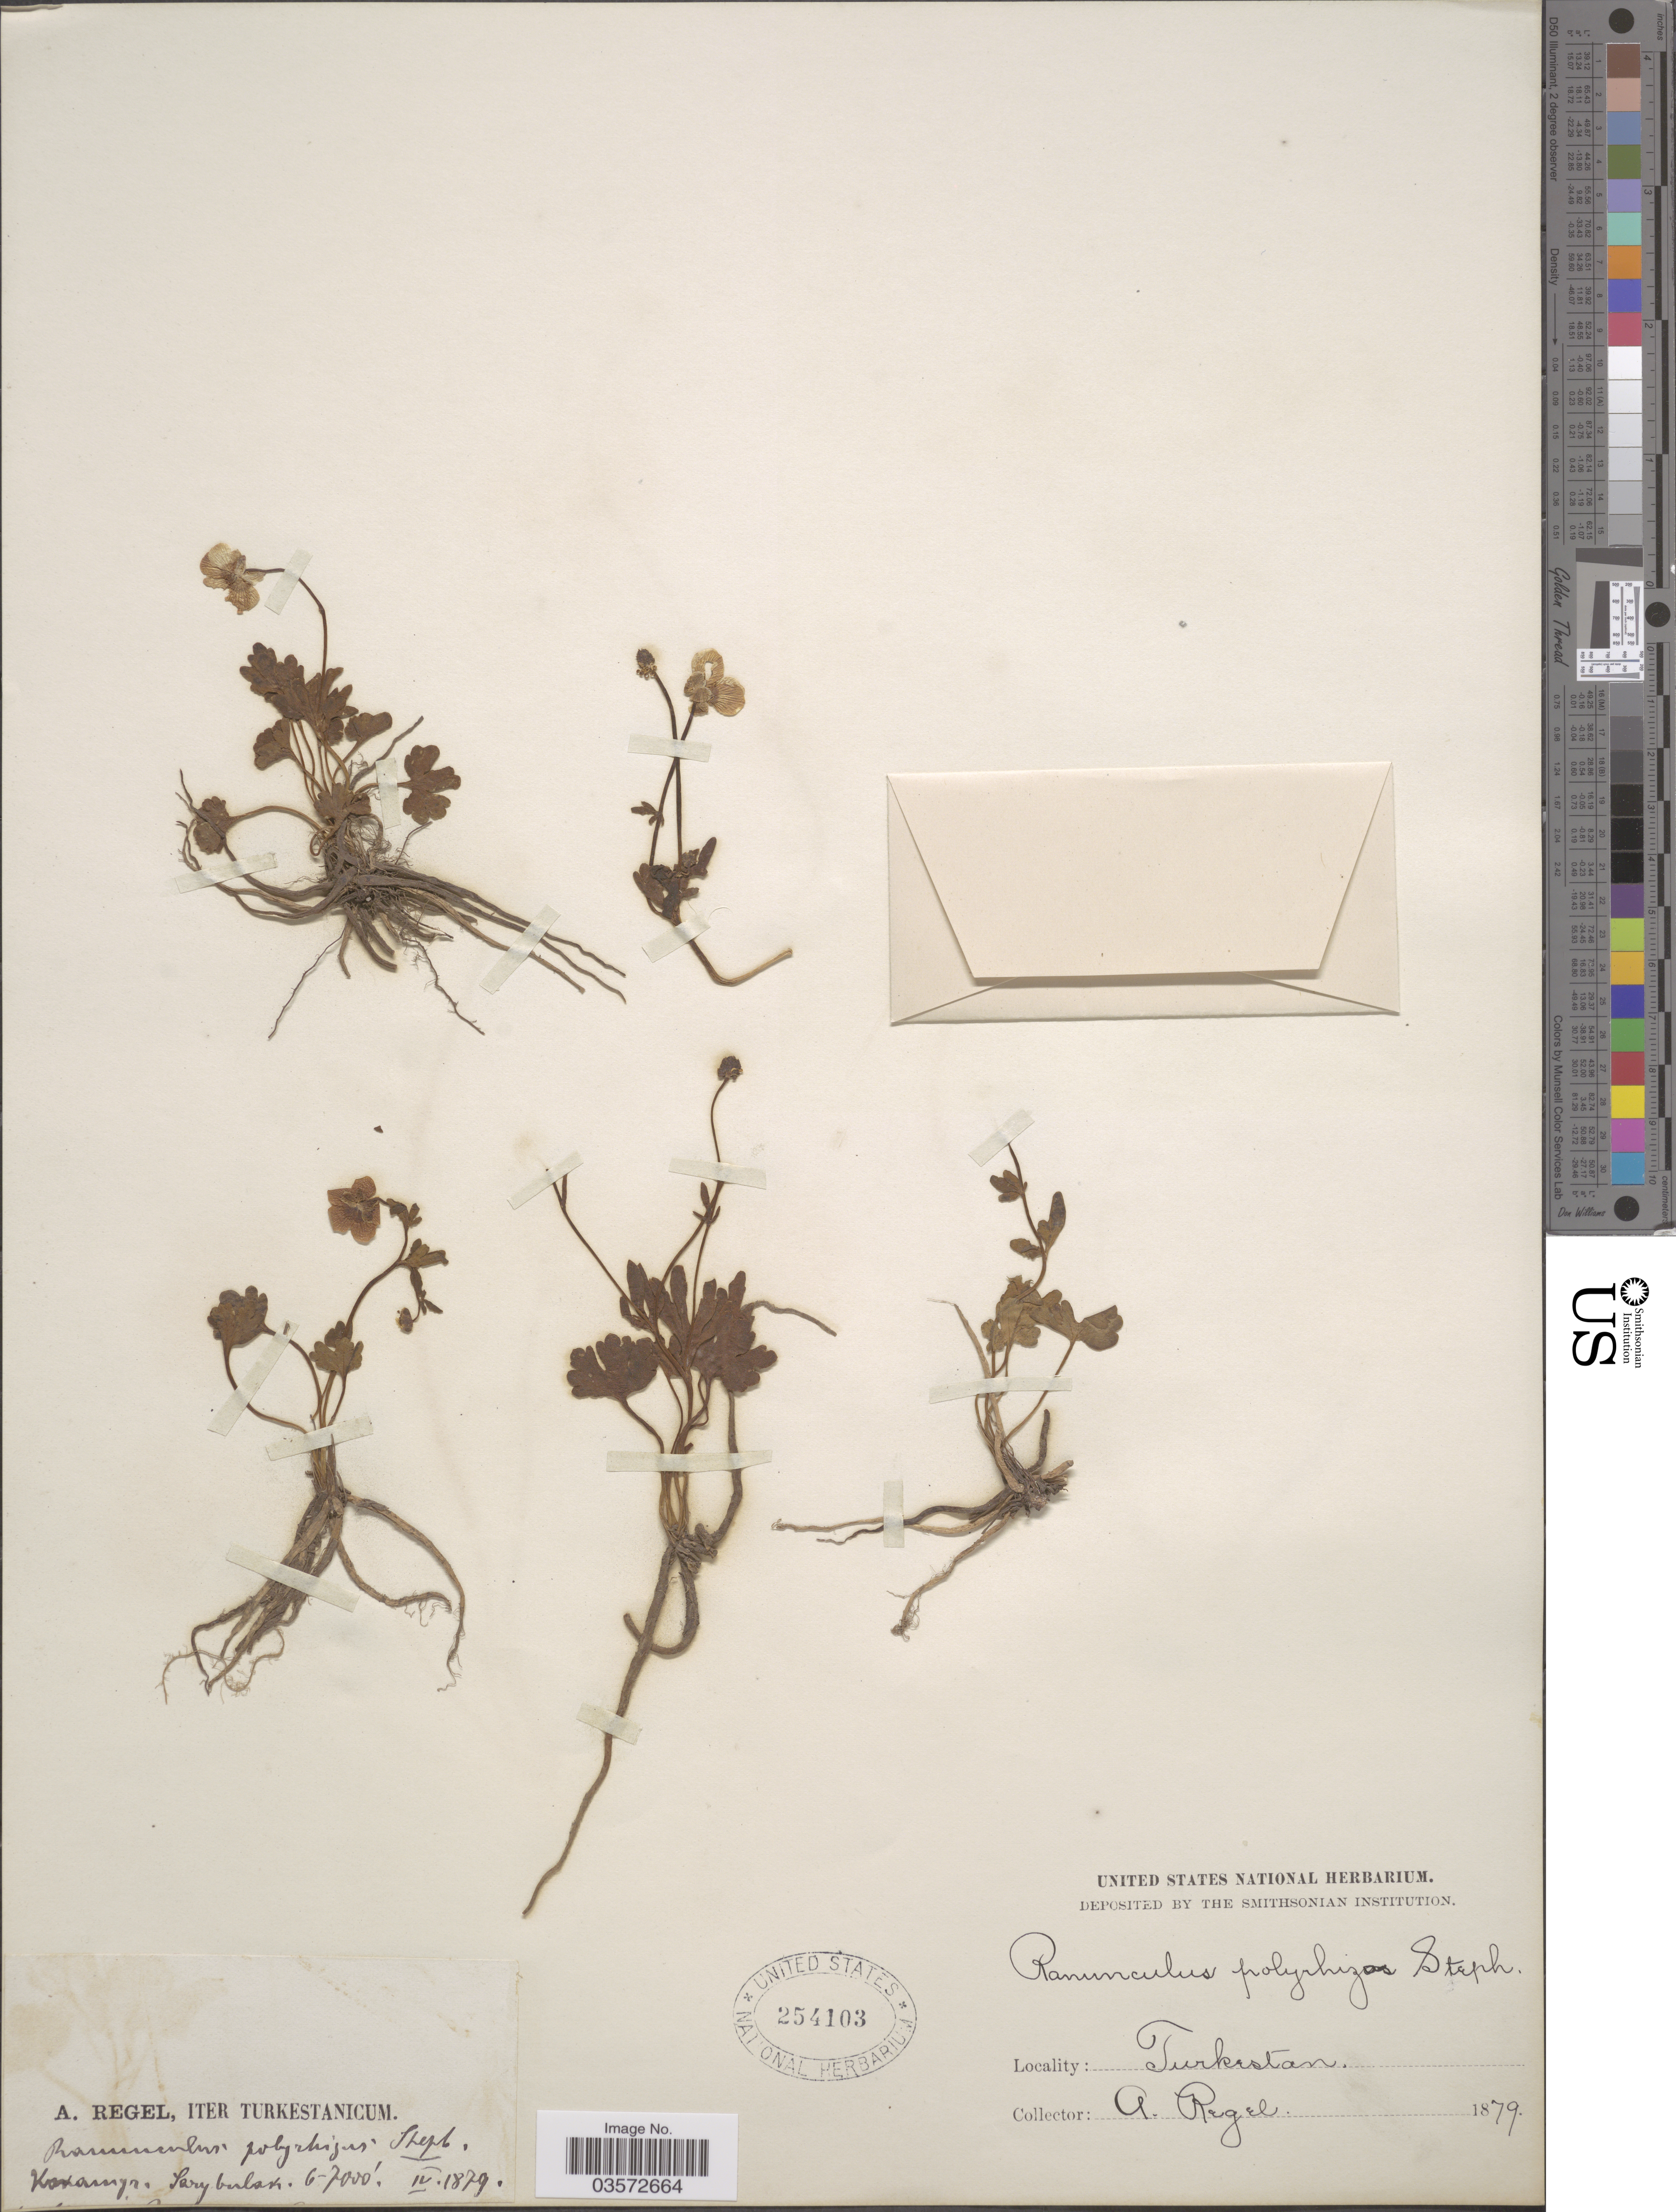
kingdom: Plantae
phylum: Tracheophyta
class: Magnoliopsida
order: Ranunculales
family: Ranunculaceae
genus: Ranunculus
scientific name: Ranunculus polyrhizus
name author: Soleir. ex Nyman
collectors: A. Regel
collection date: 1879-04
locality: Iter Turkestanicum. Kokamyr Lary burlak.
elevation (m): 1829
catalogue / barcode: US 254103